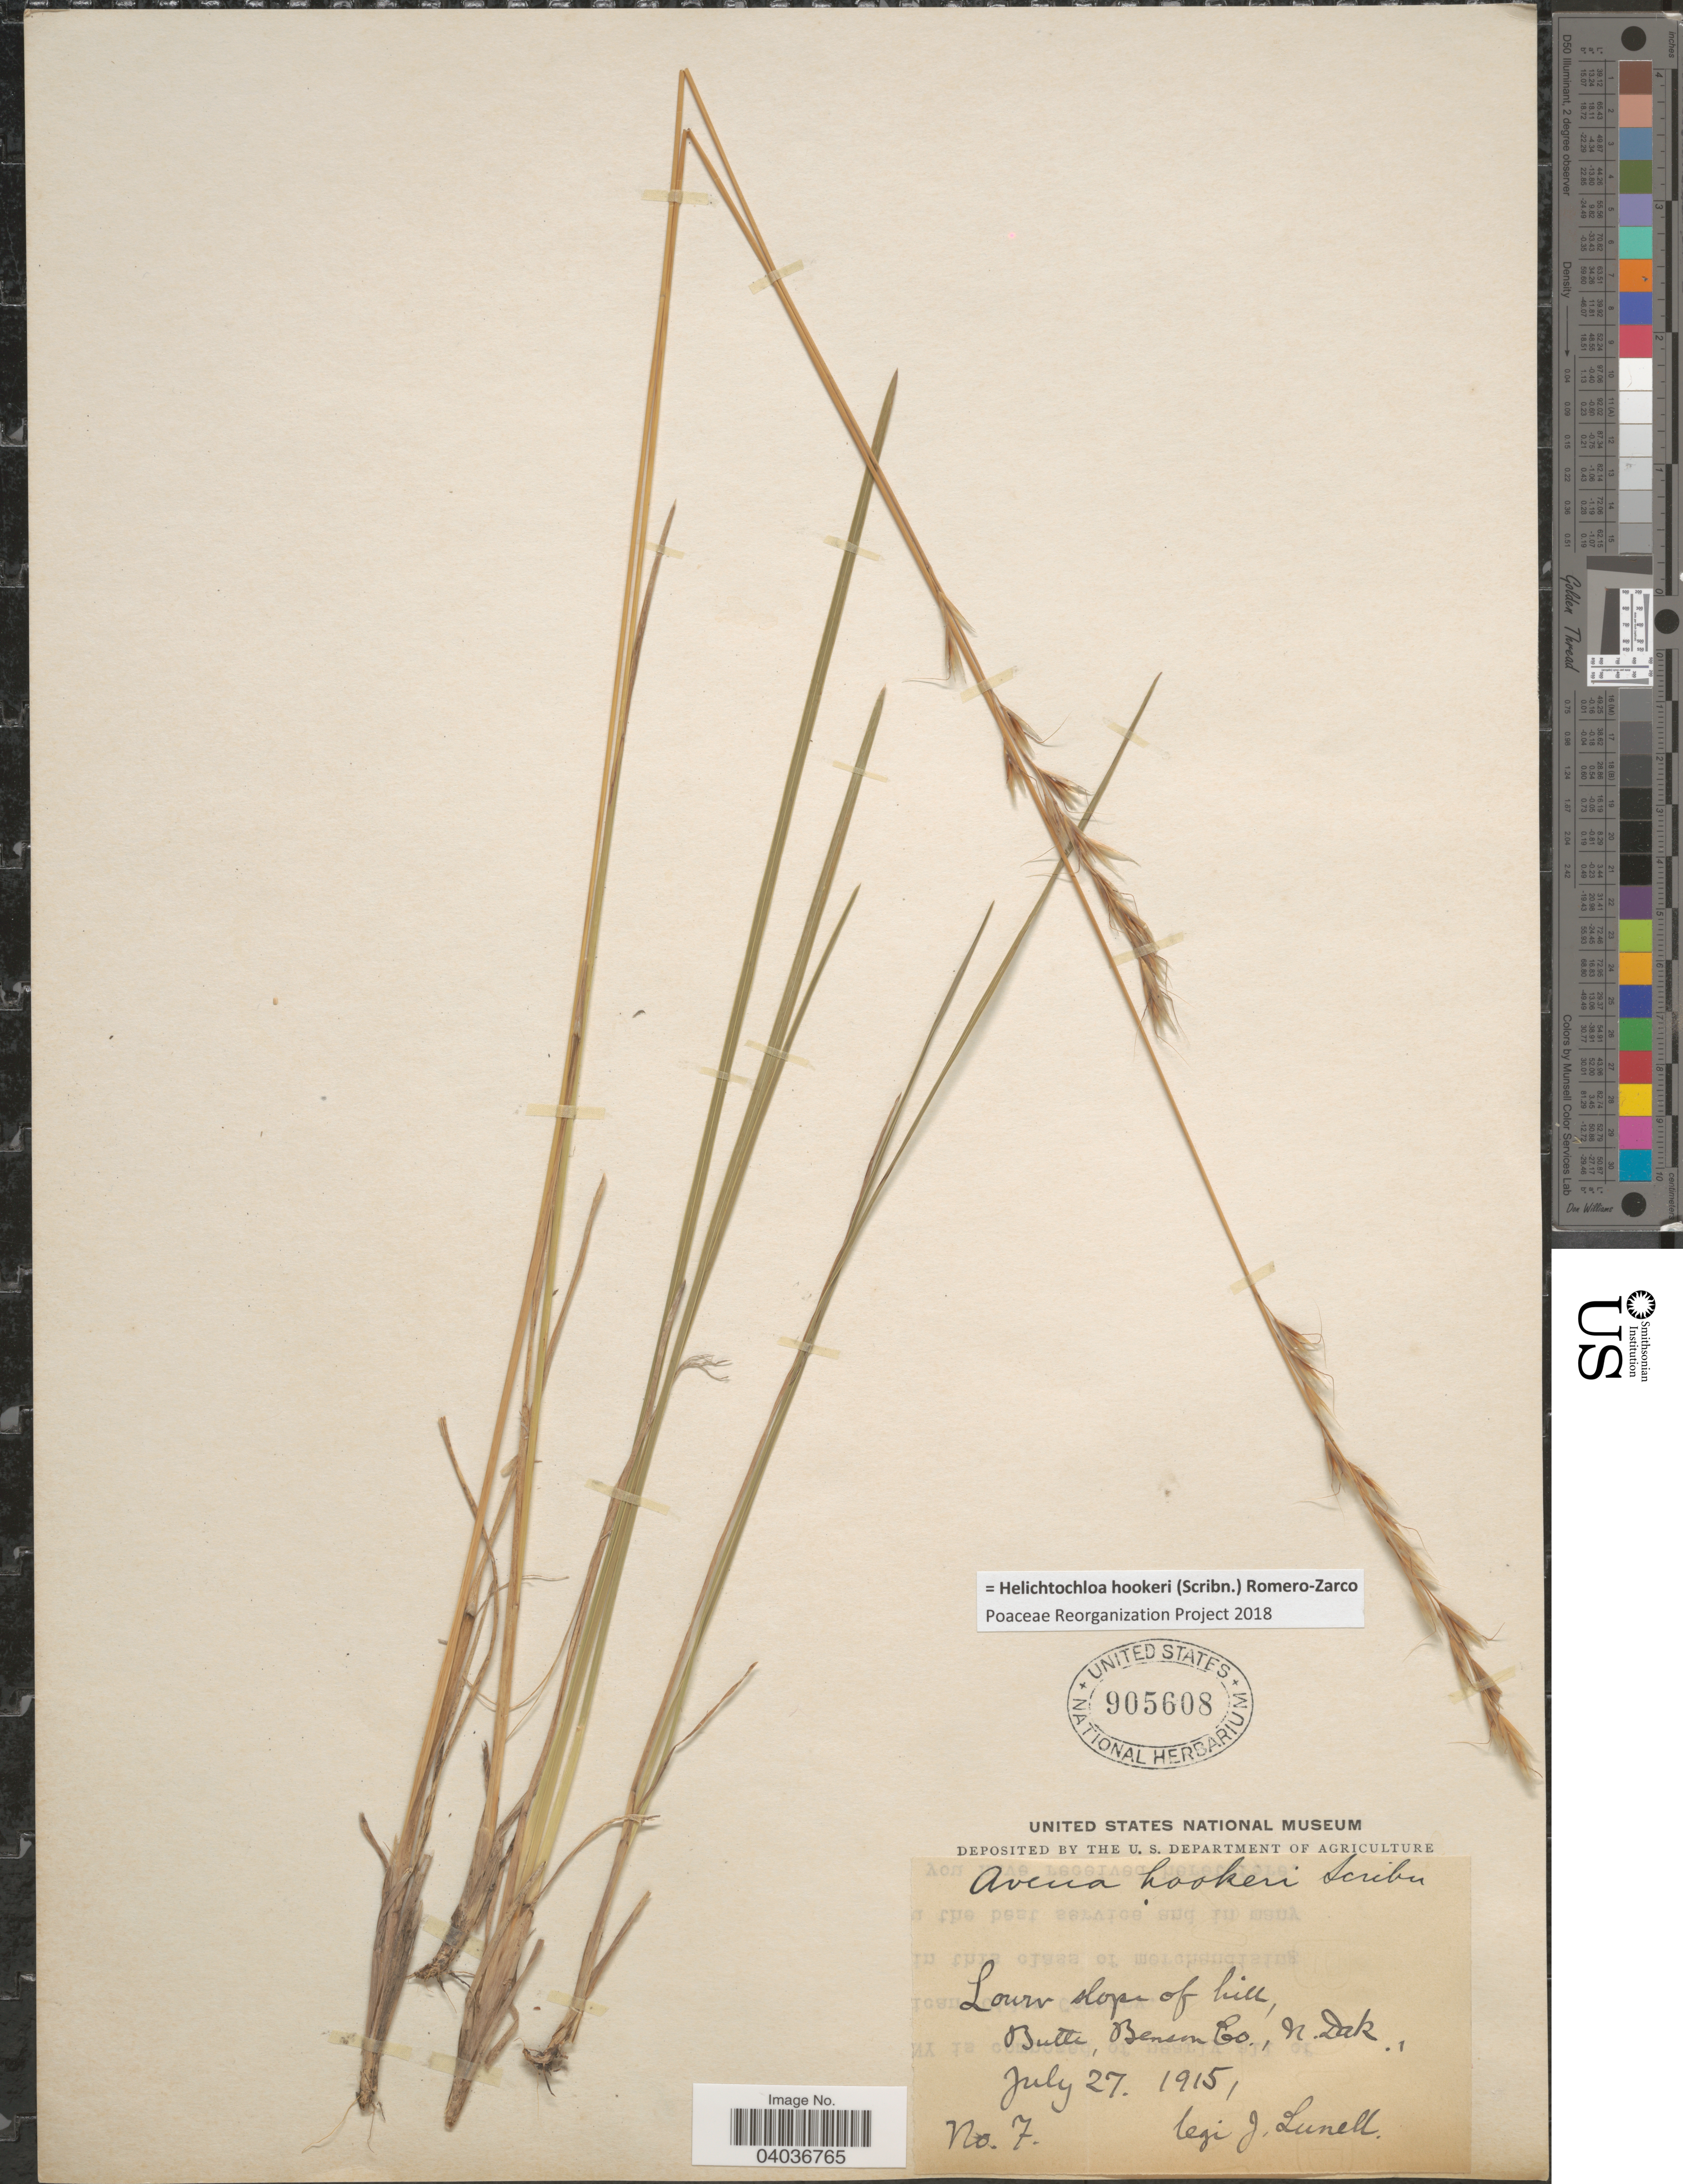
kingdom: Plantae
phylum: Tracheophyta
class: Liliopsida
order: Poales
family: Poaceae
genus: Helictochloa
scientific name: Helictochloa hookeri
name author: (Scribn.) Romero Zarco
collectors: J. Lunell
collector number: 7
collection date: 1915-07-27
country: United States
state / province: North Dakota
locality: Lower slope of hill, Butte, Benson Co.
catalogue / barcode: US 905608